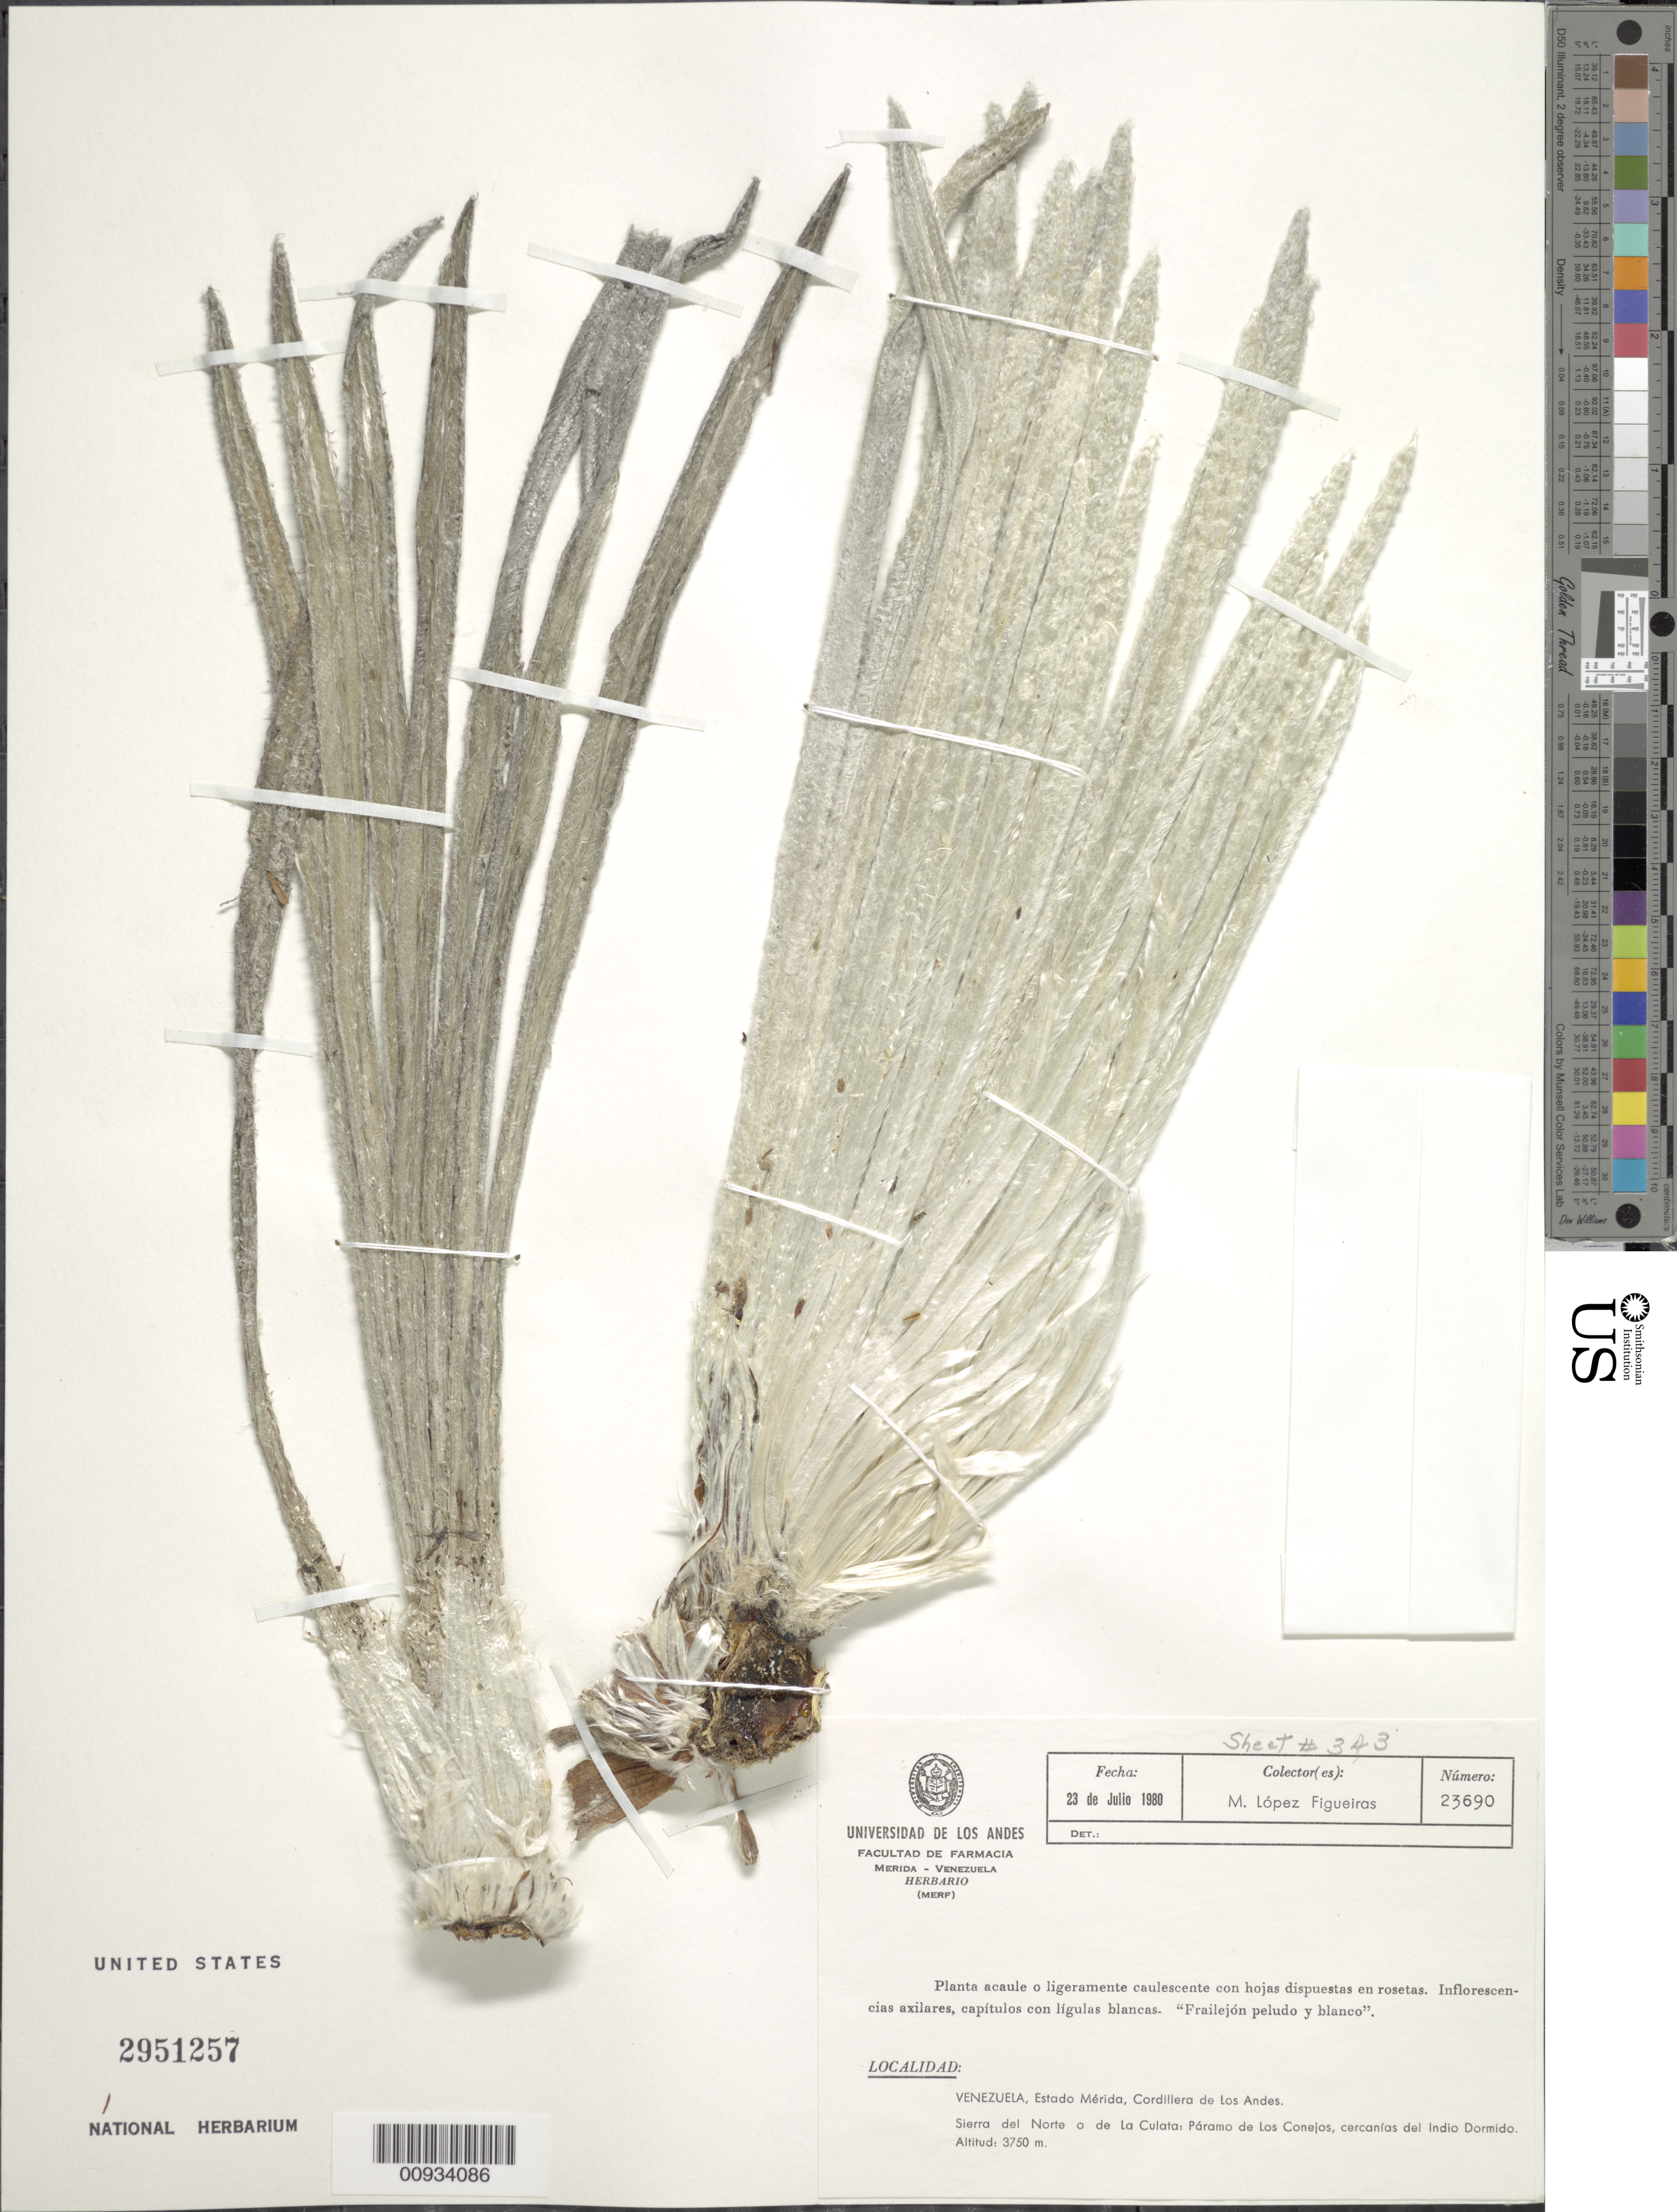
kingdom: Plantae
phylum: Tracheophyta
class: Magnoliopsida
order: Asterales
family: Asteraceae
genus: Espeletiopsis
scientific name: Espeletiopsis angustifolia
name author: (Cuatrec.) Cuatrec.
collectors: M. López Figueiras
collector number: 23690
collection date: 1980-07-23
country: Venezuela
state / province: Mérida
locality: Cordillera de Los Andes, Sierra del Norte o de La Culata, Paramo de Los Conejos, cercanias del Indio Dormido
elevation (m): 3750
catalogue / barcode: US 2951257